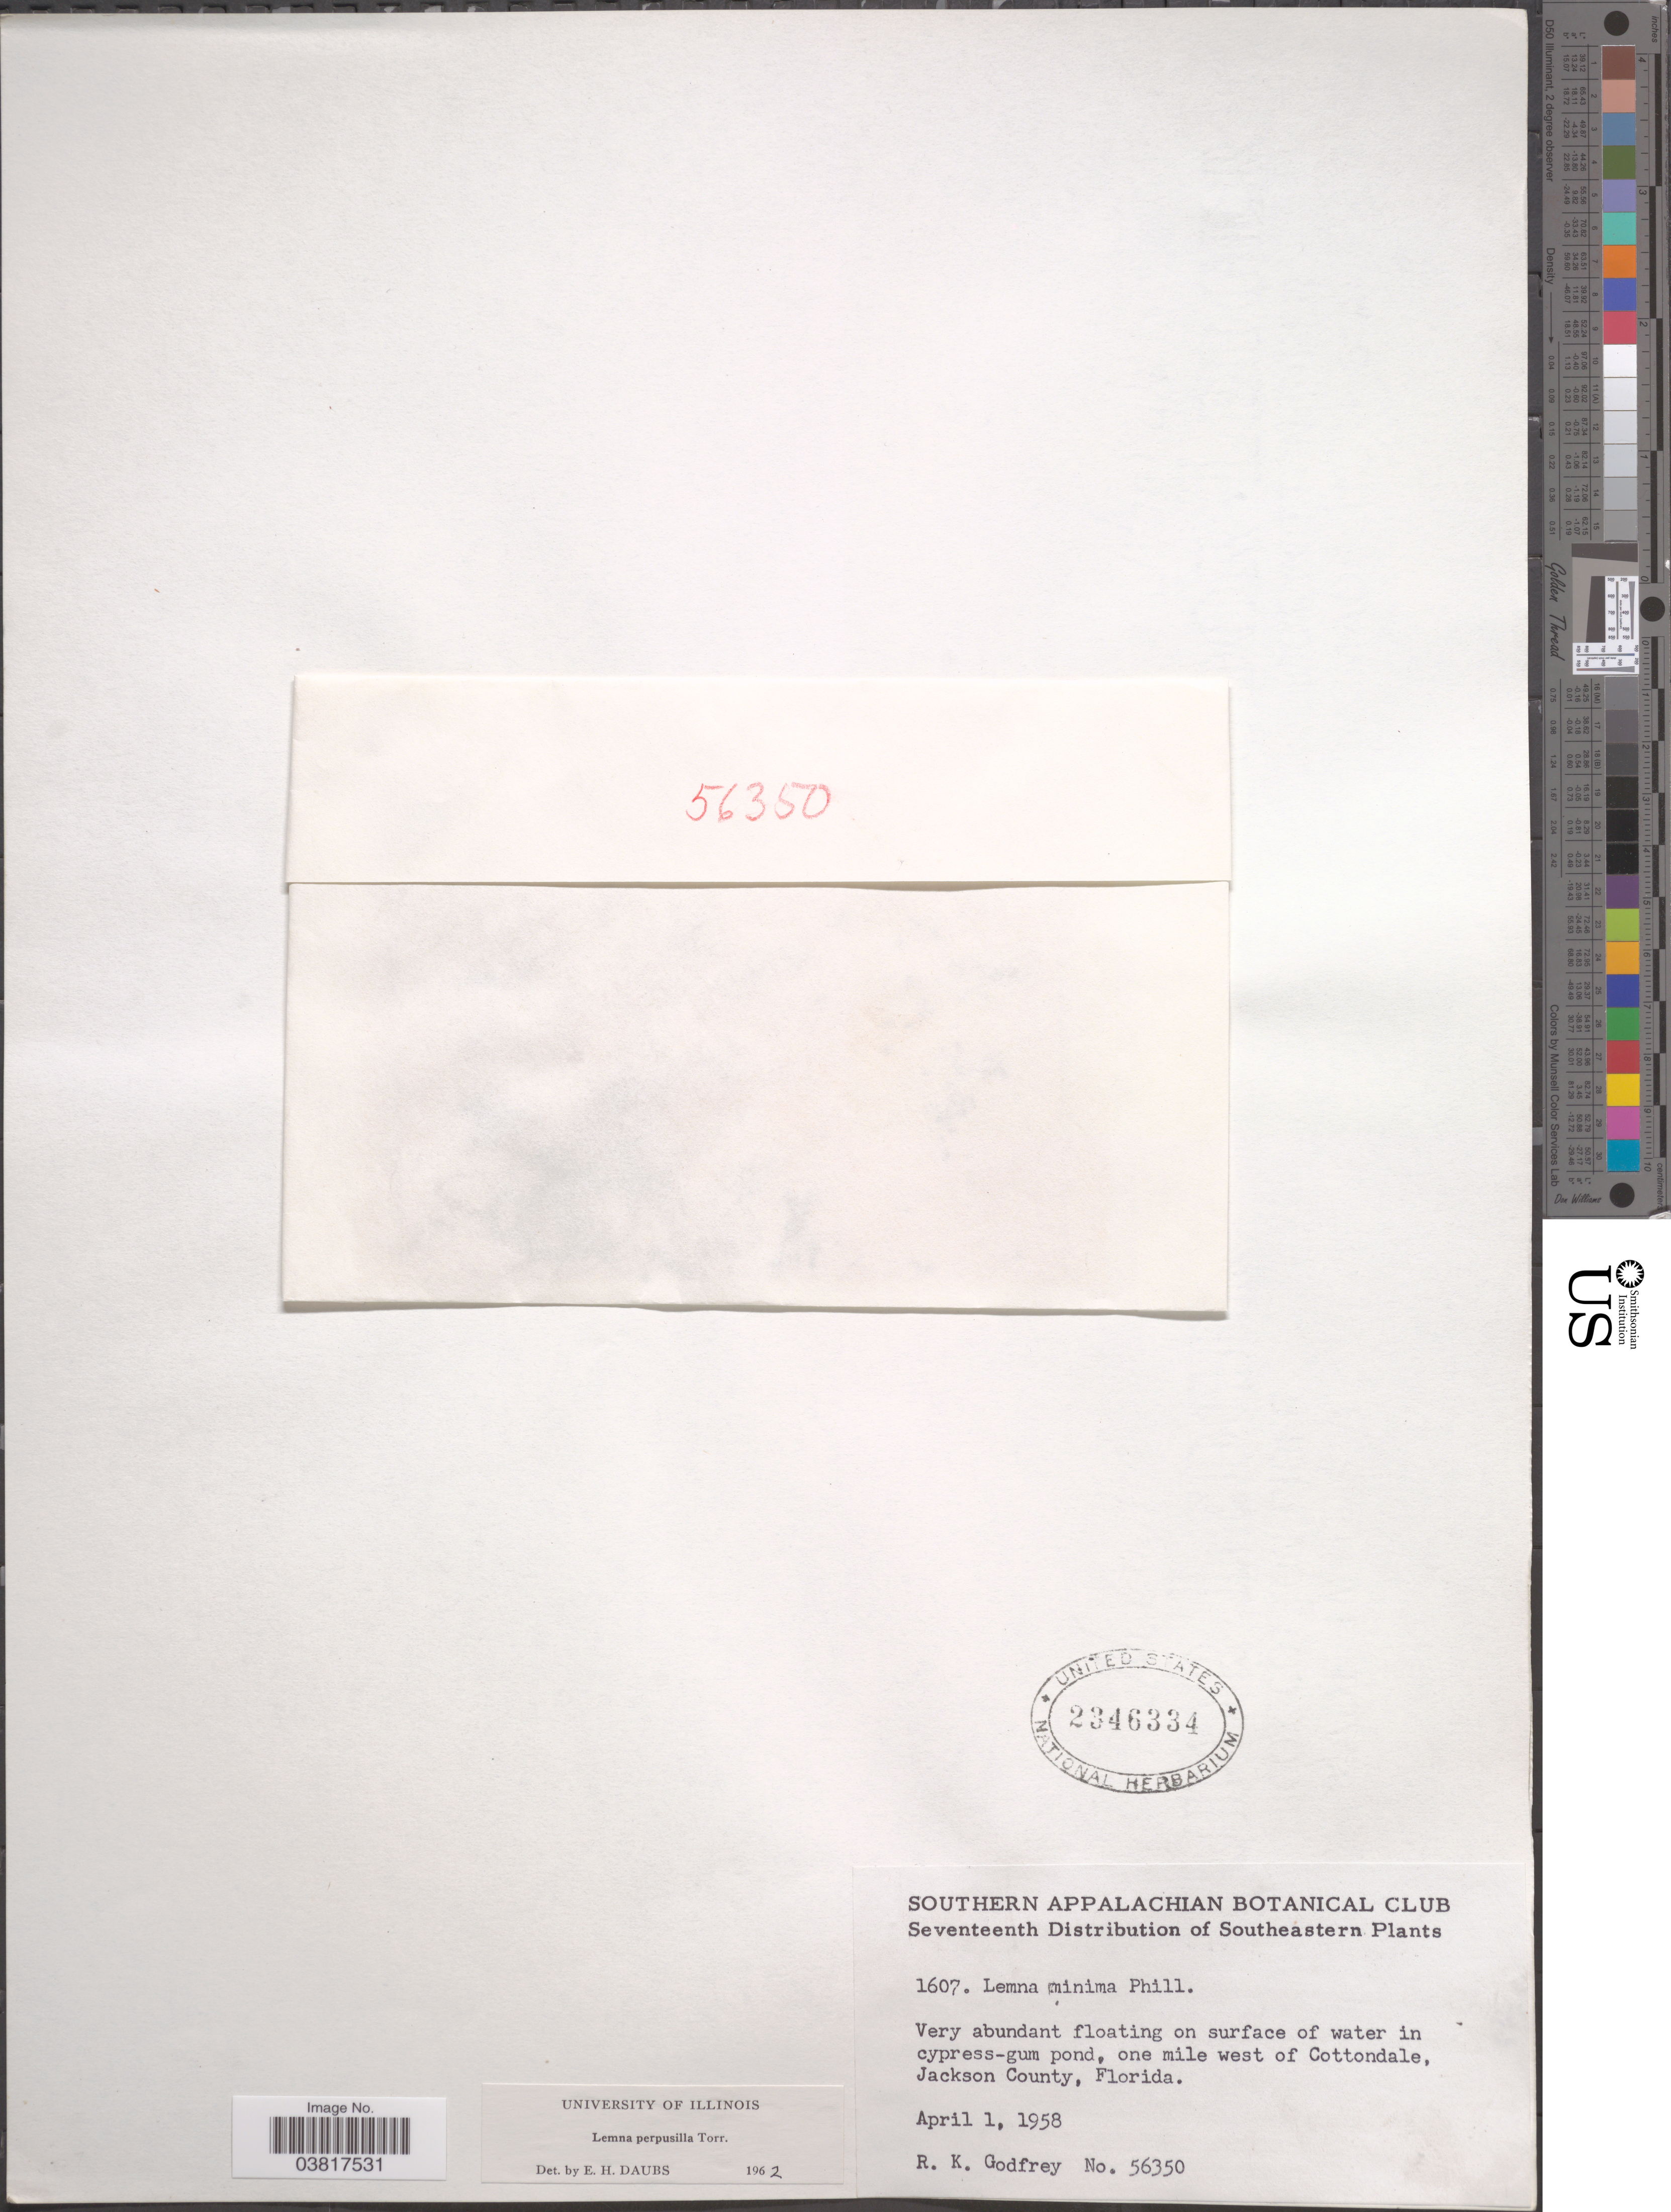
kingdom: Plantae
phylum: Tracheophyta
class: Liliopsida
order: Alismatales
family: Araceae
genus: Lemna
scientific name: Lemna perpusilla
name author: Torr.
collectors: R. K. Godfrey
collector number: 56350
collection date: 1958-04-01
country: United States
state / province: Florida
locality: Southeastern. One mile west of Cottondale, Jackson County.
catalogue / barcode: US 2346334